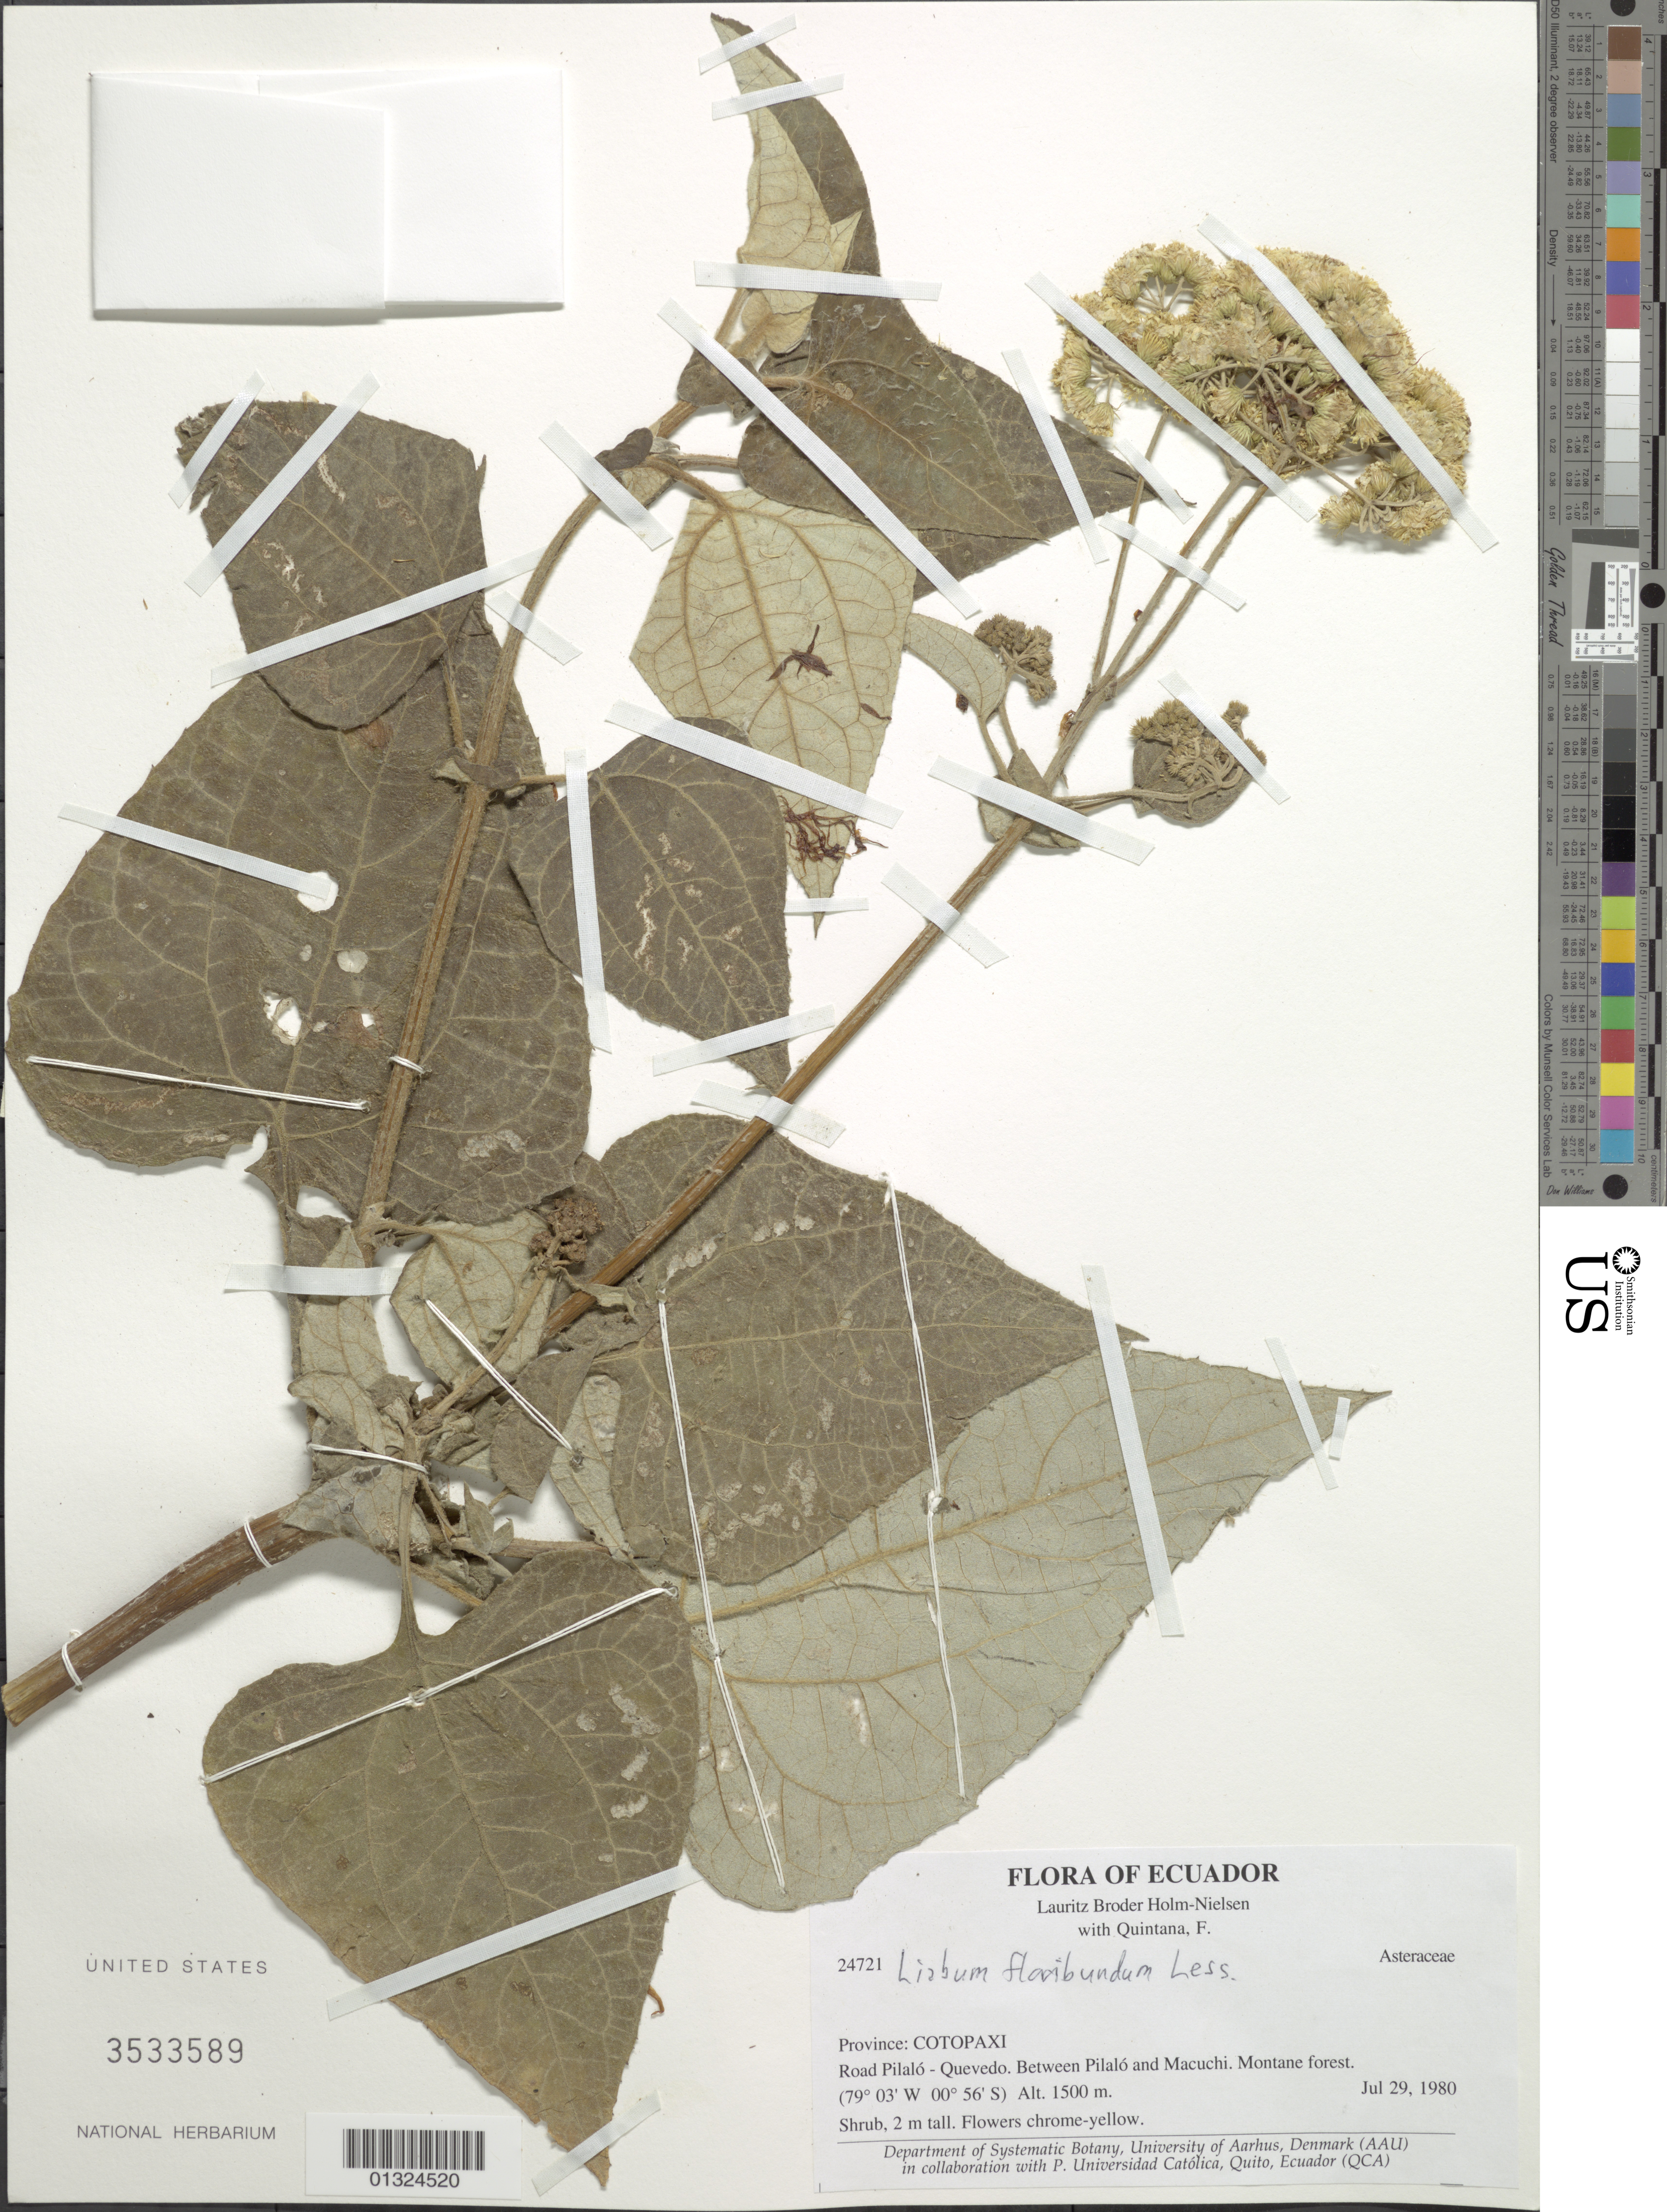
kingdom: Plantae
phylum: Tracheophyta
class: Magnoliopsida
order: Asterales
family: Asteraceae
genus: Liabum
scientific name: Liabum floribundum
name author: Less.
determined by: Robinson, Harold E., (US)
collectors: L. B. Holm-Nielsen & F. Quintana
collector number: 24721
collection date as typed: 29 July 1980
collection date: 1980-07-29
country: Ecuador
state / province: Cotopaxi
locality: Road Pilalo - Quevedo. Between Pilalo and Macuchi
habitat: Montane forest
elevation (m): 1500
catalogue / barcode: US 3533589